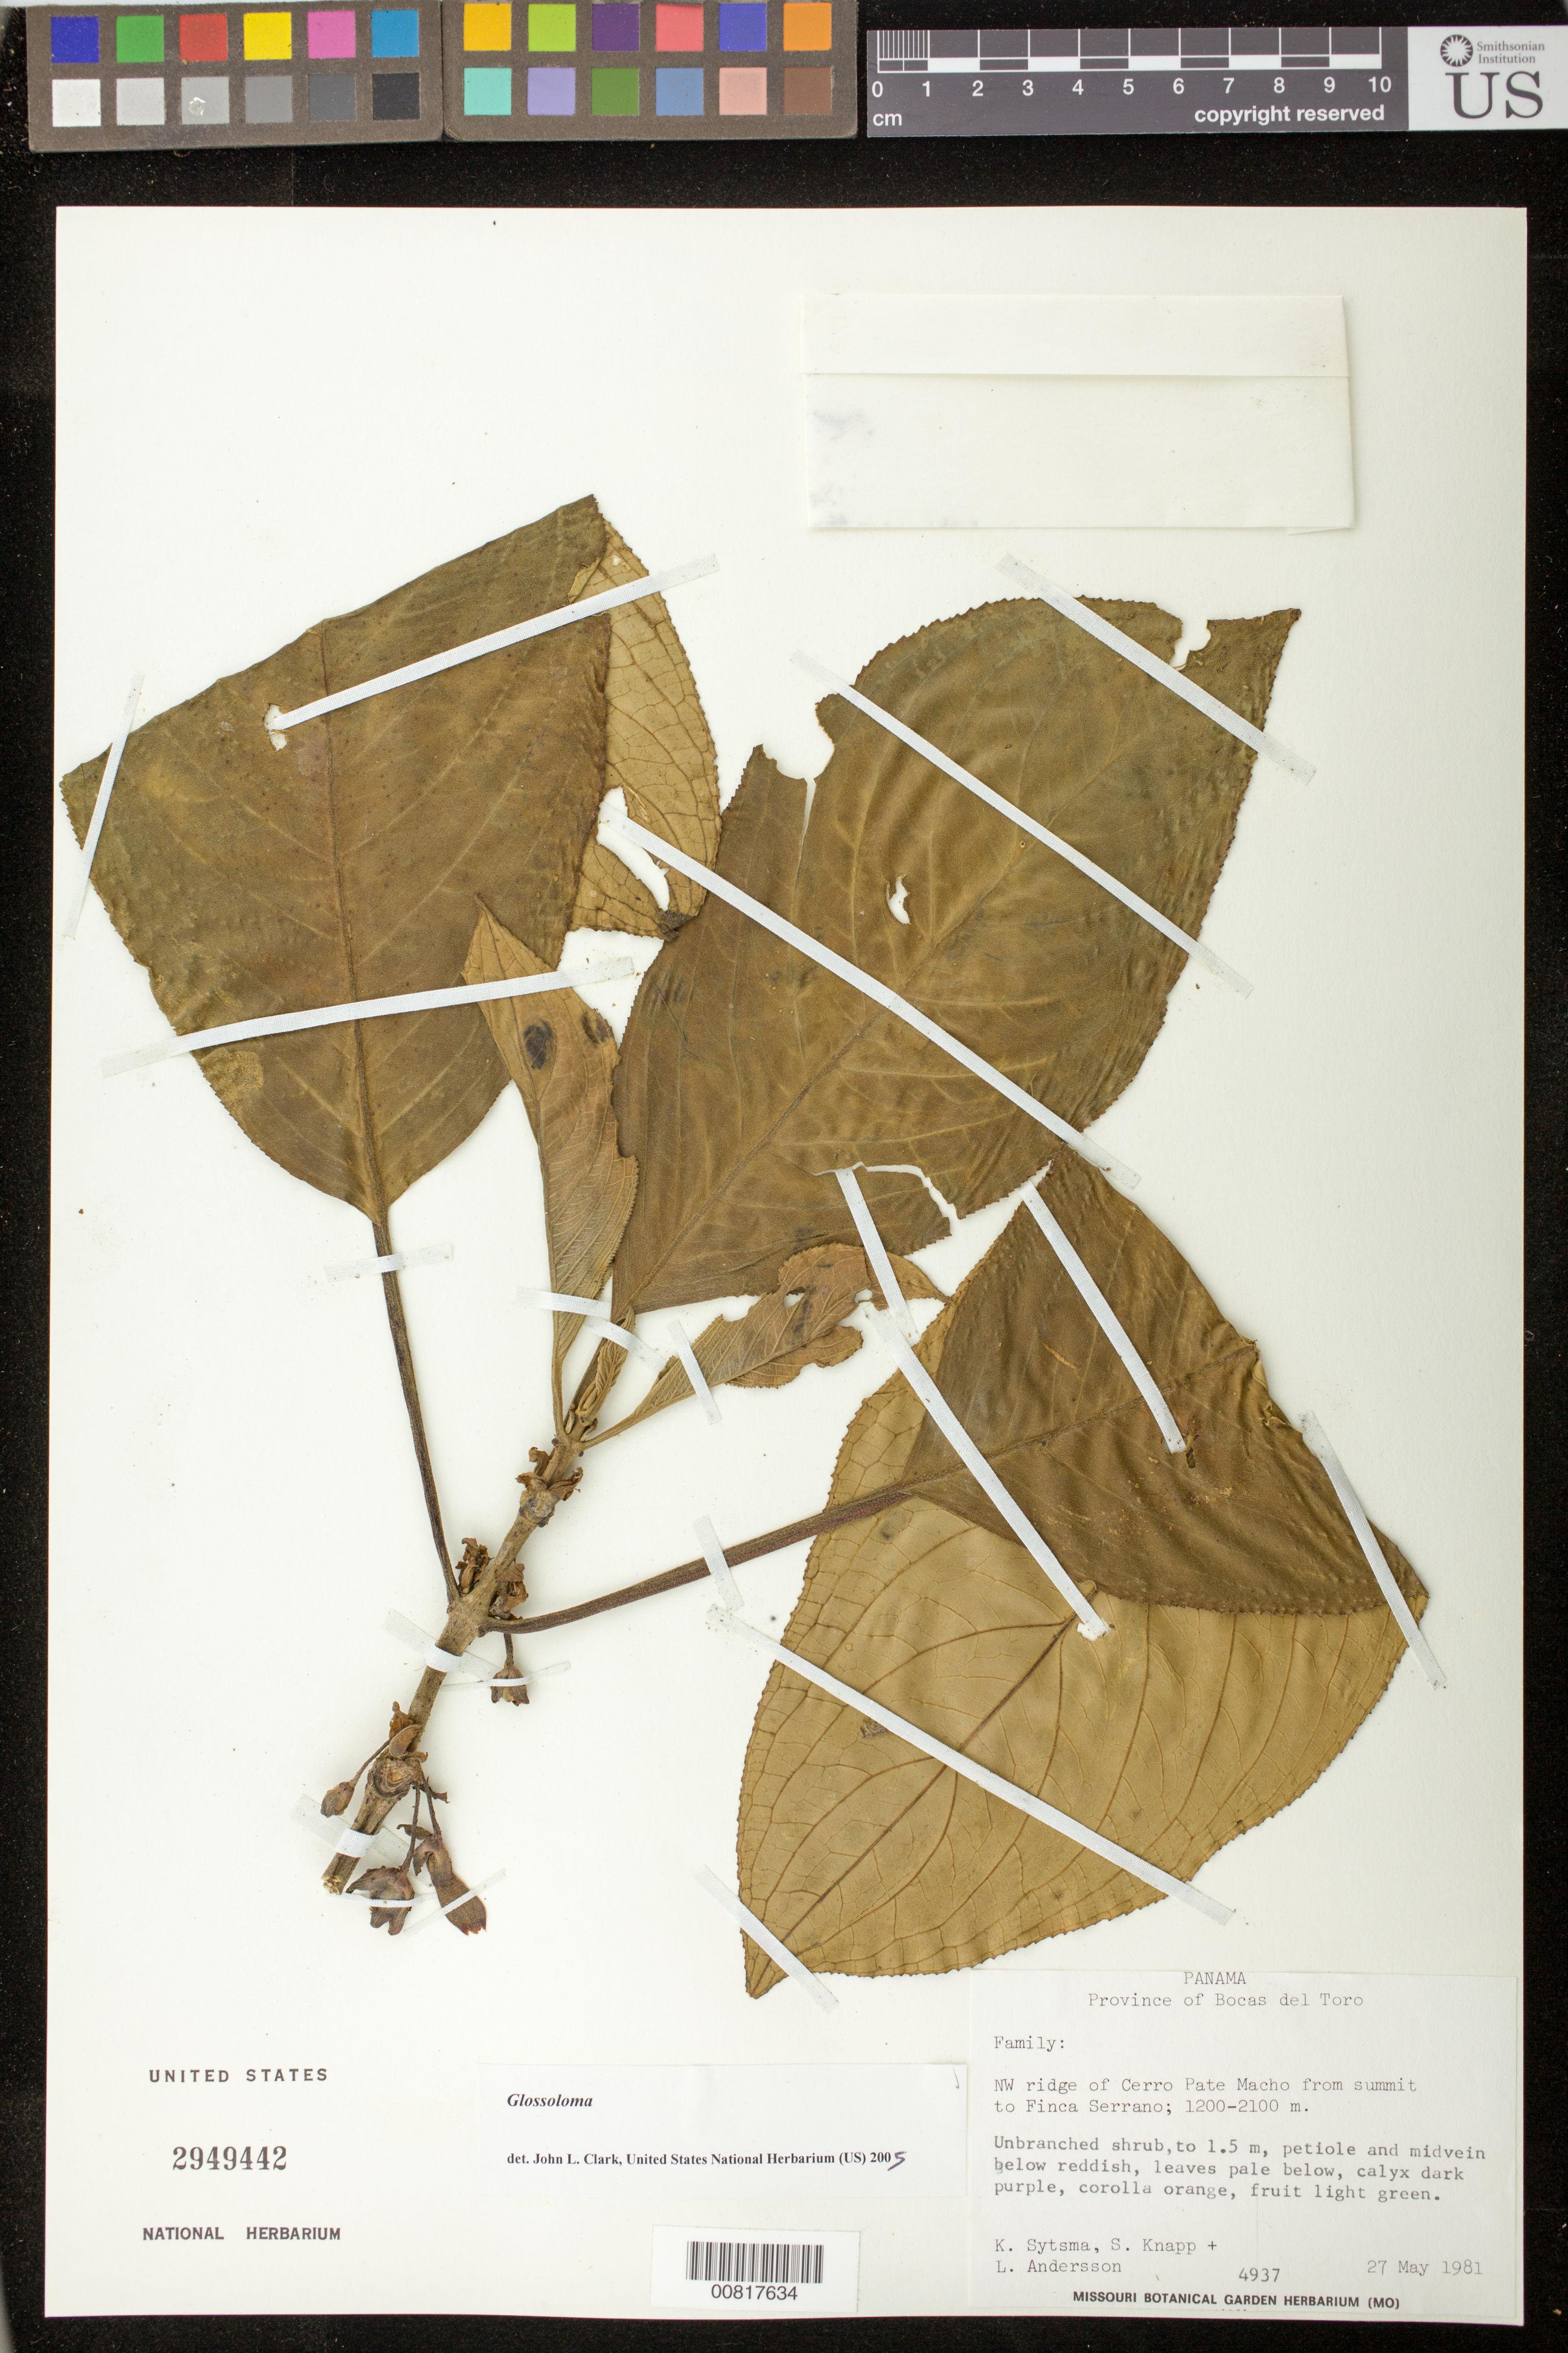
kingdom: Plantae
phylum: Tracheophyta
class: Magnoliopsida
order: Lamiales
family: Gesneriaceae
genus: Glossoloma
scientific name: Glossoloma sp.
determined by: Clark, J. L., (SEL), The Marie Selby Botanical Garden (UNITED STATES)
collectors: K. J. Sytsma, S. Knapp & L. Andersson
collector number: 4937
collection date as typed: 27 May 1981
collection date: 1981-05-27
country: Panama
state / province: Bocas del Toro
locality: NW ridge of Cerro Pate Macho from summit to Finca Serrano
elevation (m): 1200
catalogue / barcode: US 2949442